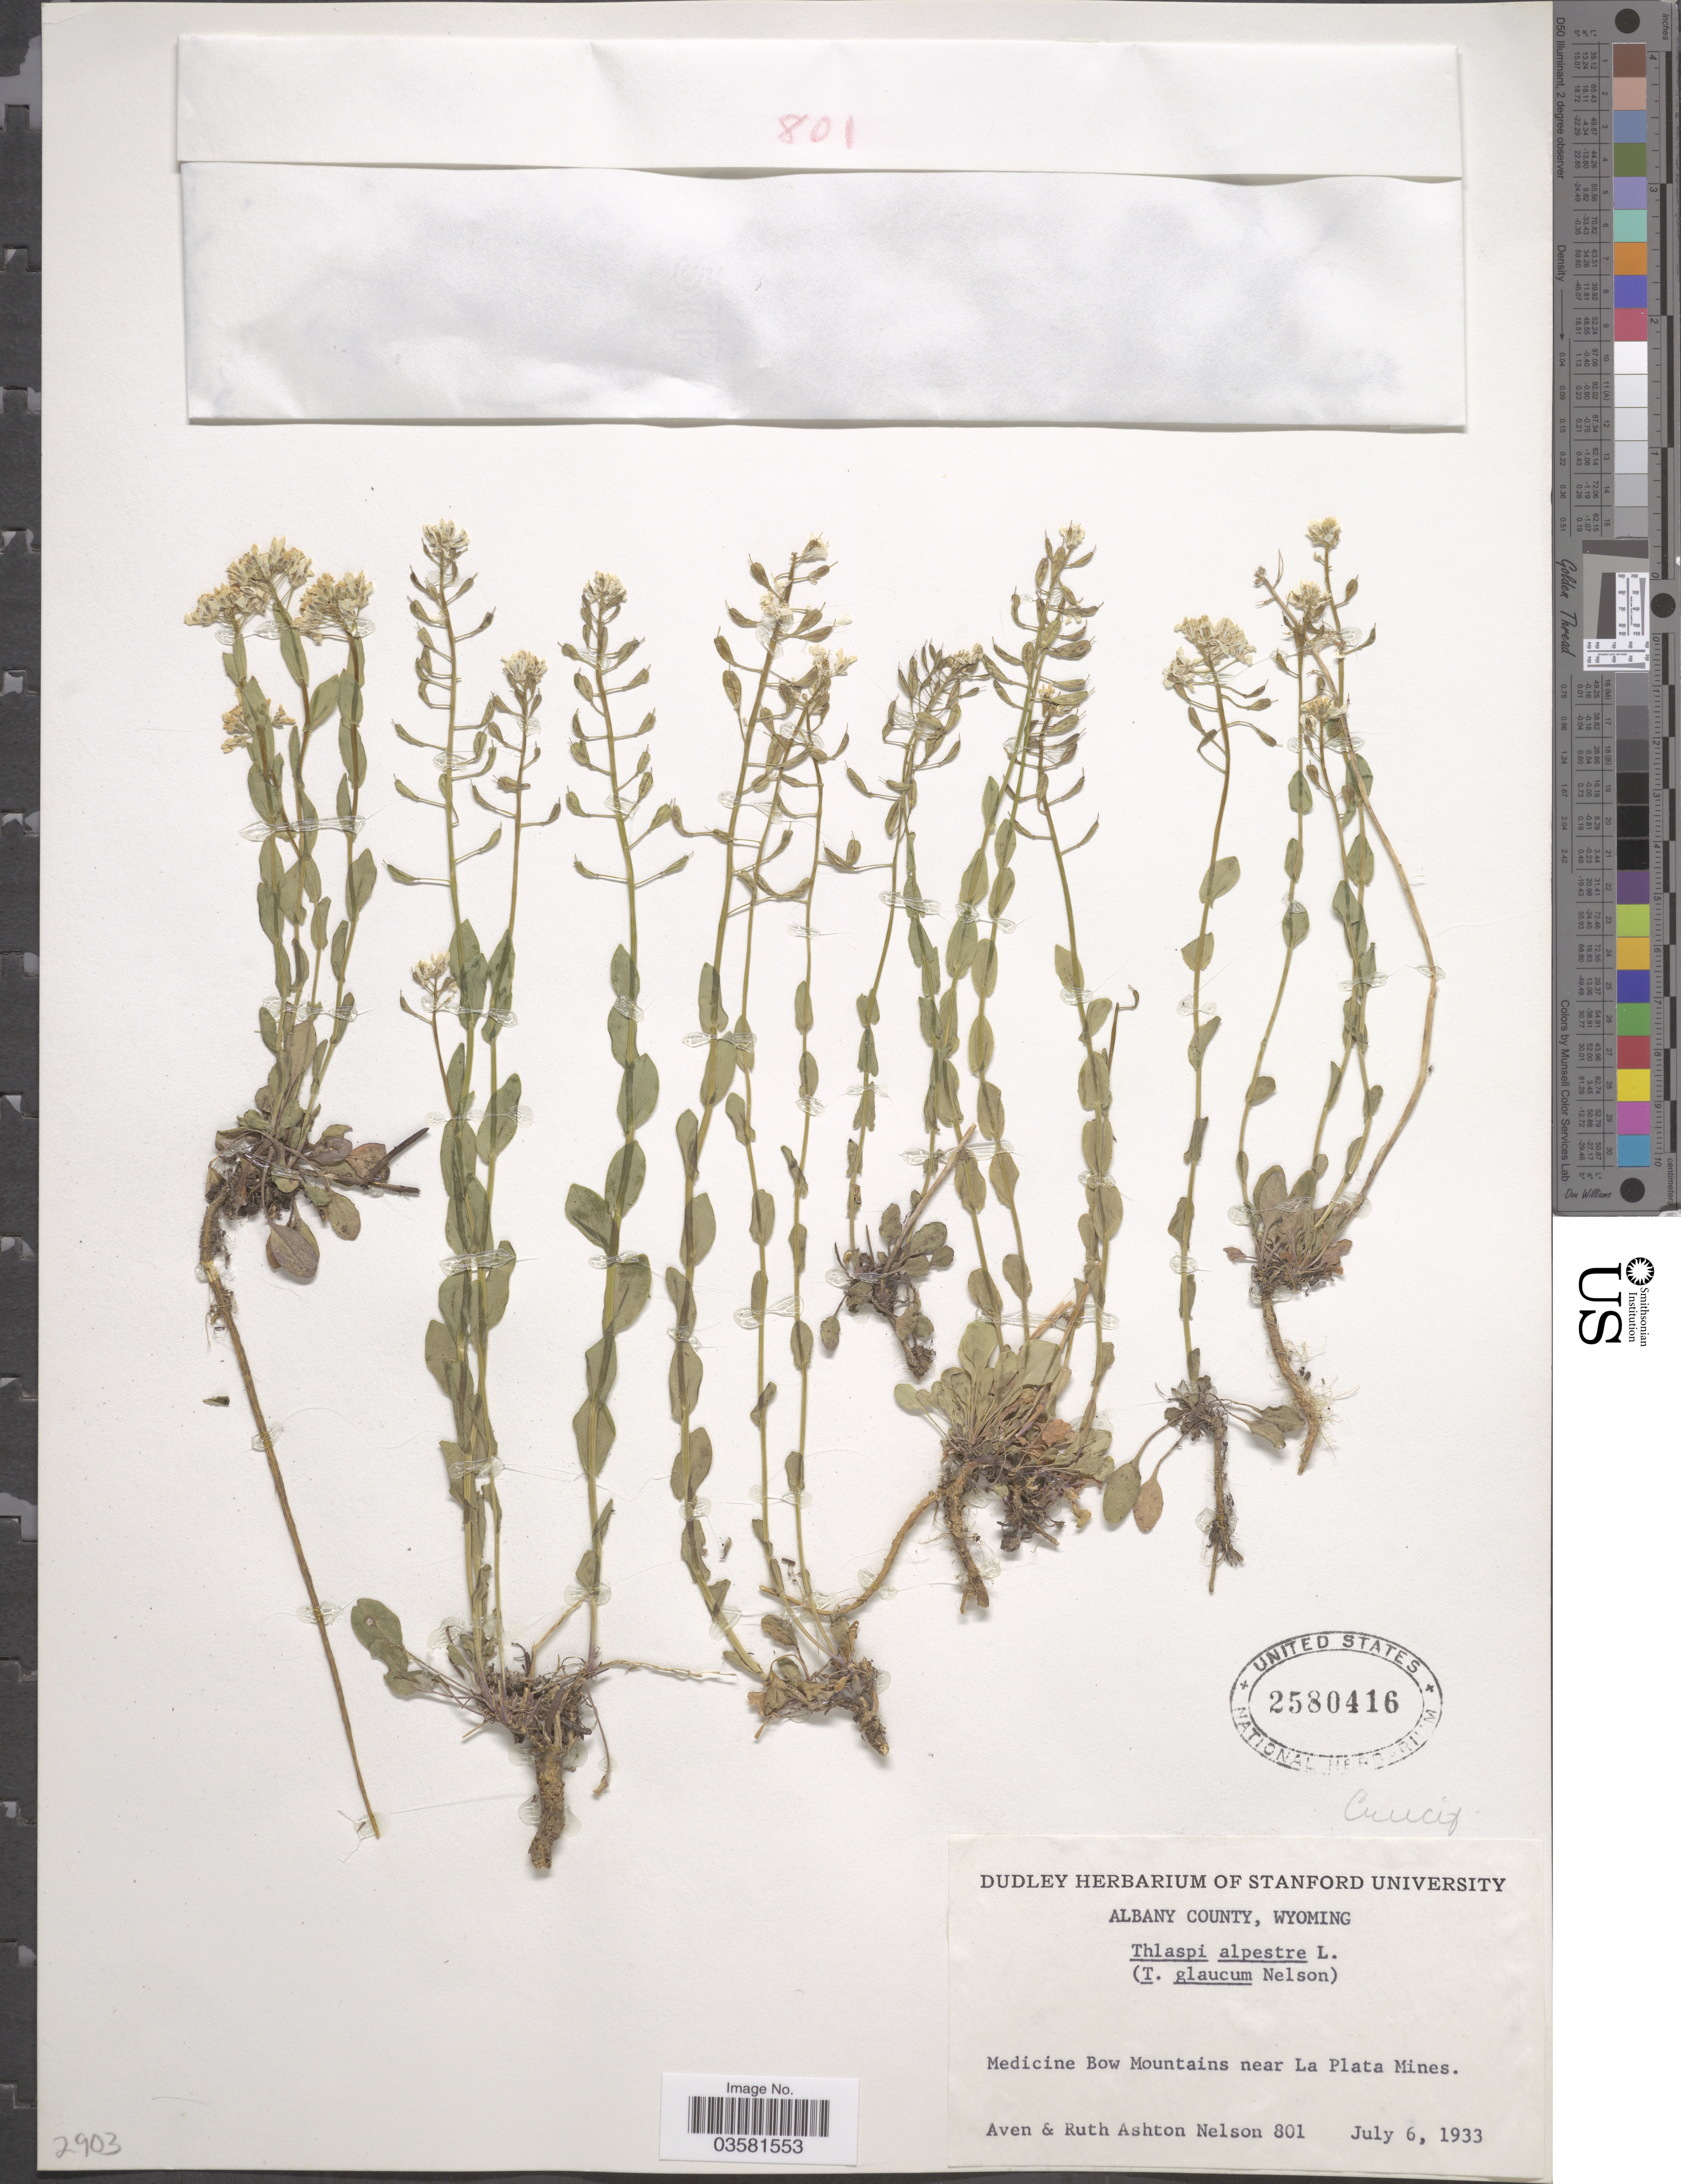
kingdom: Plantae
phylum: Tracheophyta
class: Magnoliopsida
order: Brassicales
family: Brassicaceae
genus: Thlaspi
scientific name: Thlaspi fendleri var. glaucum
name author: (A. Nelson) C.L. Hitchc.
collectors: A. Nelson & R. A. Nelson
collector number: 801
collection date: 1933-07-06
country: United States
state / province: Wyoming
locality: Albany County. Medicine Bow Mountains near La Plata Mines.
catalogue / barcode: US 2580416